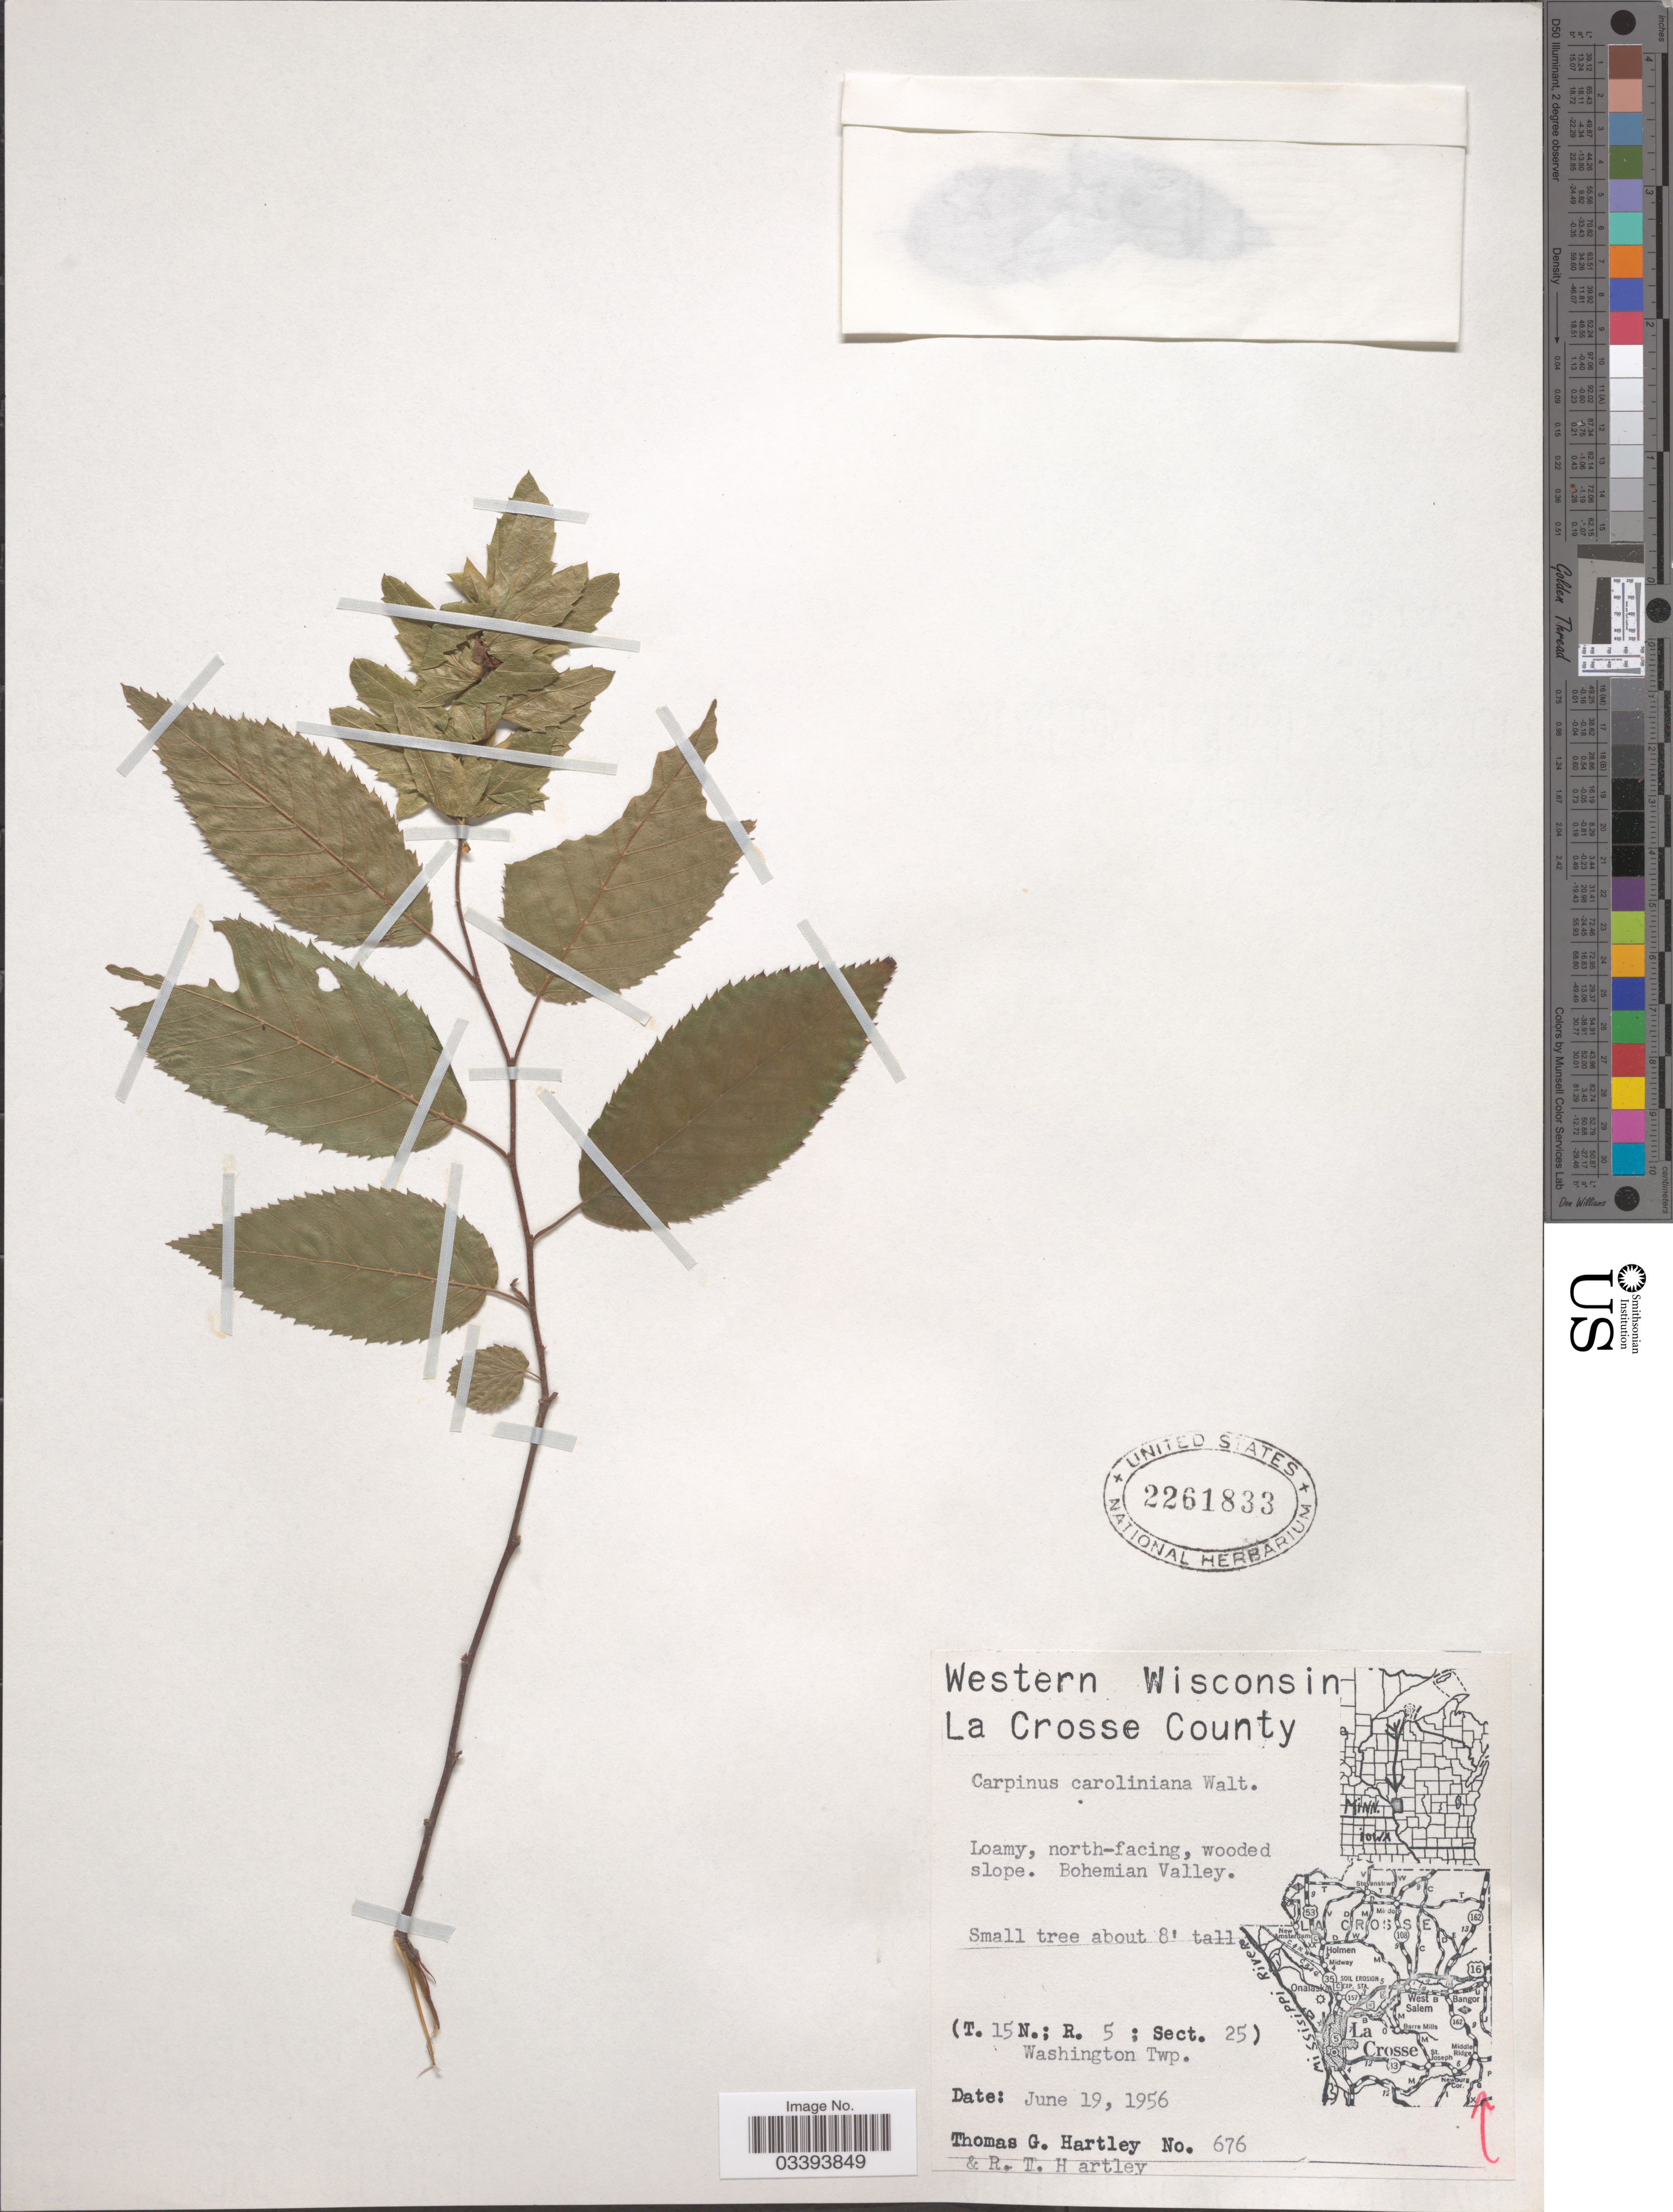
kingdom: Plantae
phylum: Tracheophyta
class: Magnoliopsida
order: Fagales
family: Betulaceae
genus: Carpinus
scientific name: Carpinus caroliniana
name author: Walter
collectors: T. G. Hartley & R. T. Hartley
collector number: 676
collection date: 1956-06-19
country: United States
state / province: Wisconsin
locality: Western Wisconsin. La Crosse County. Bohemian Valley. (T. 15N.; R. 5 ; Sect. 25) Washington Twp.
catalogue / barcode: US 2261833